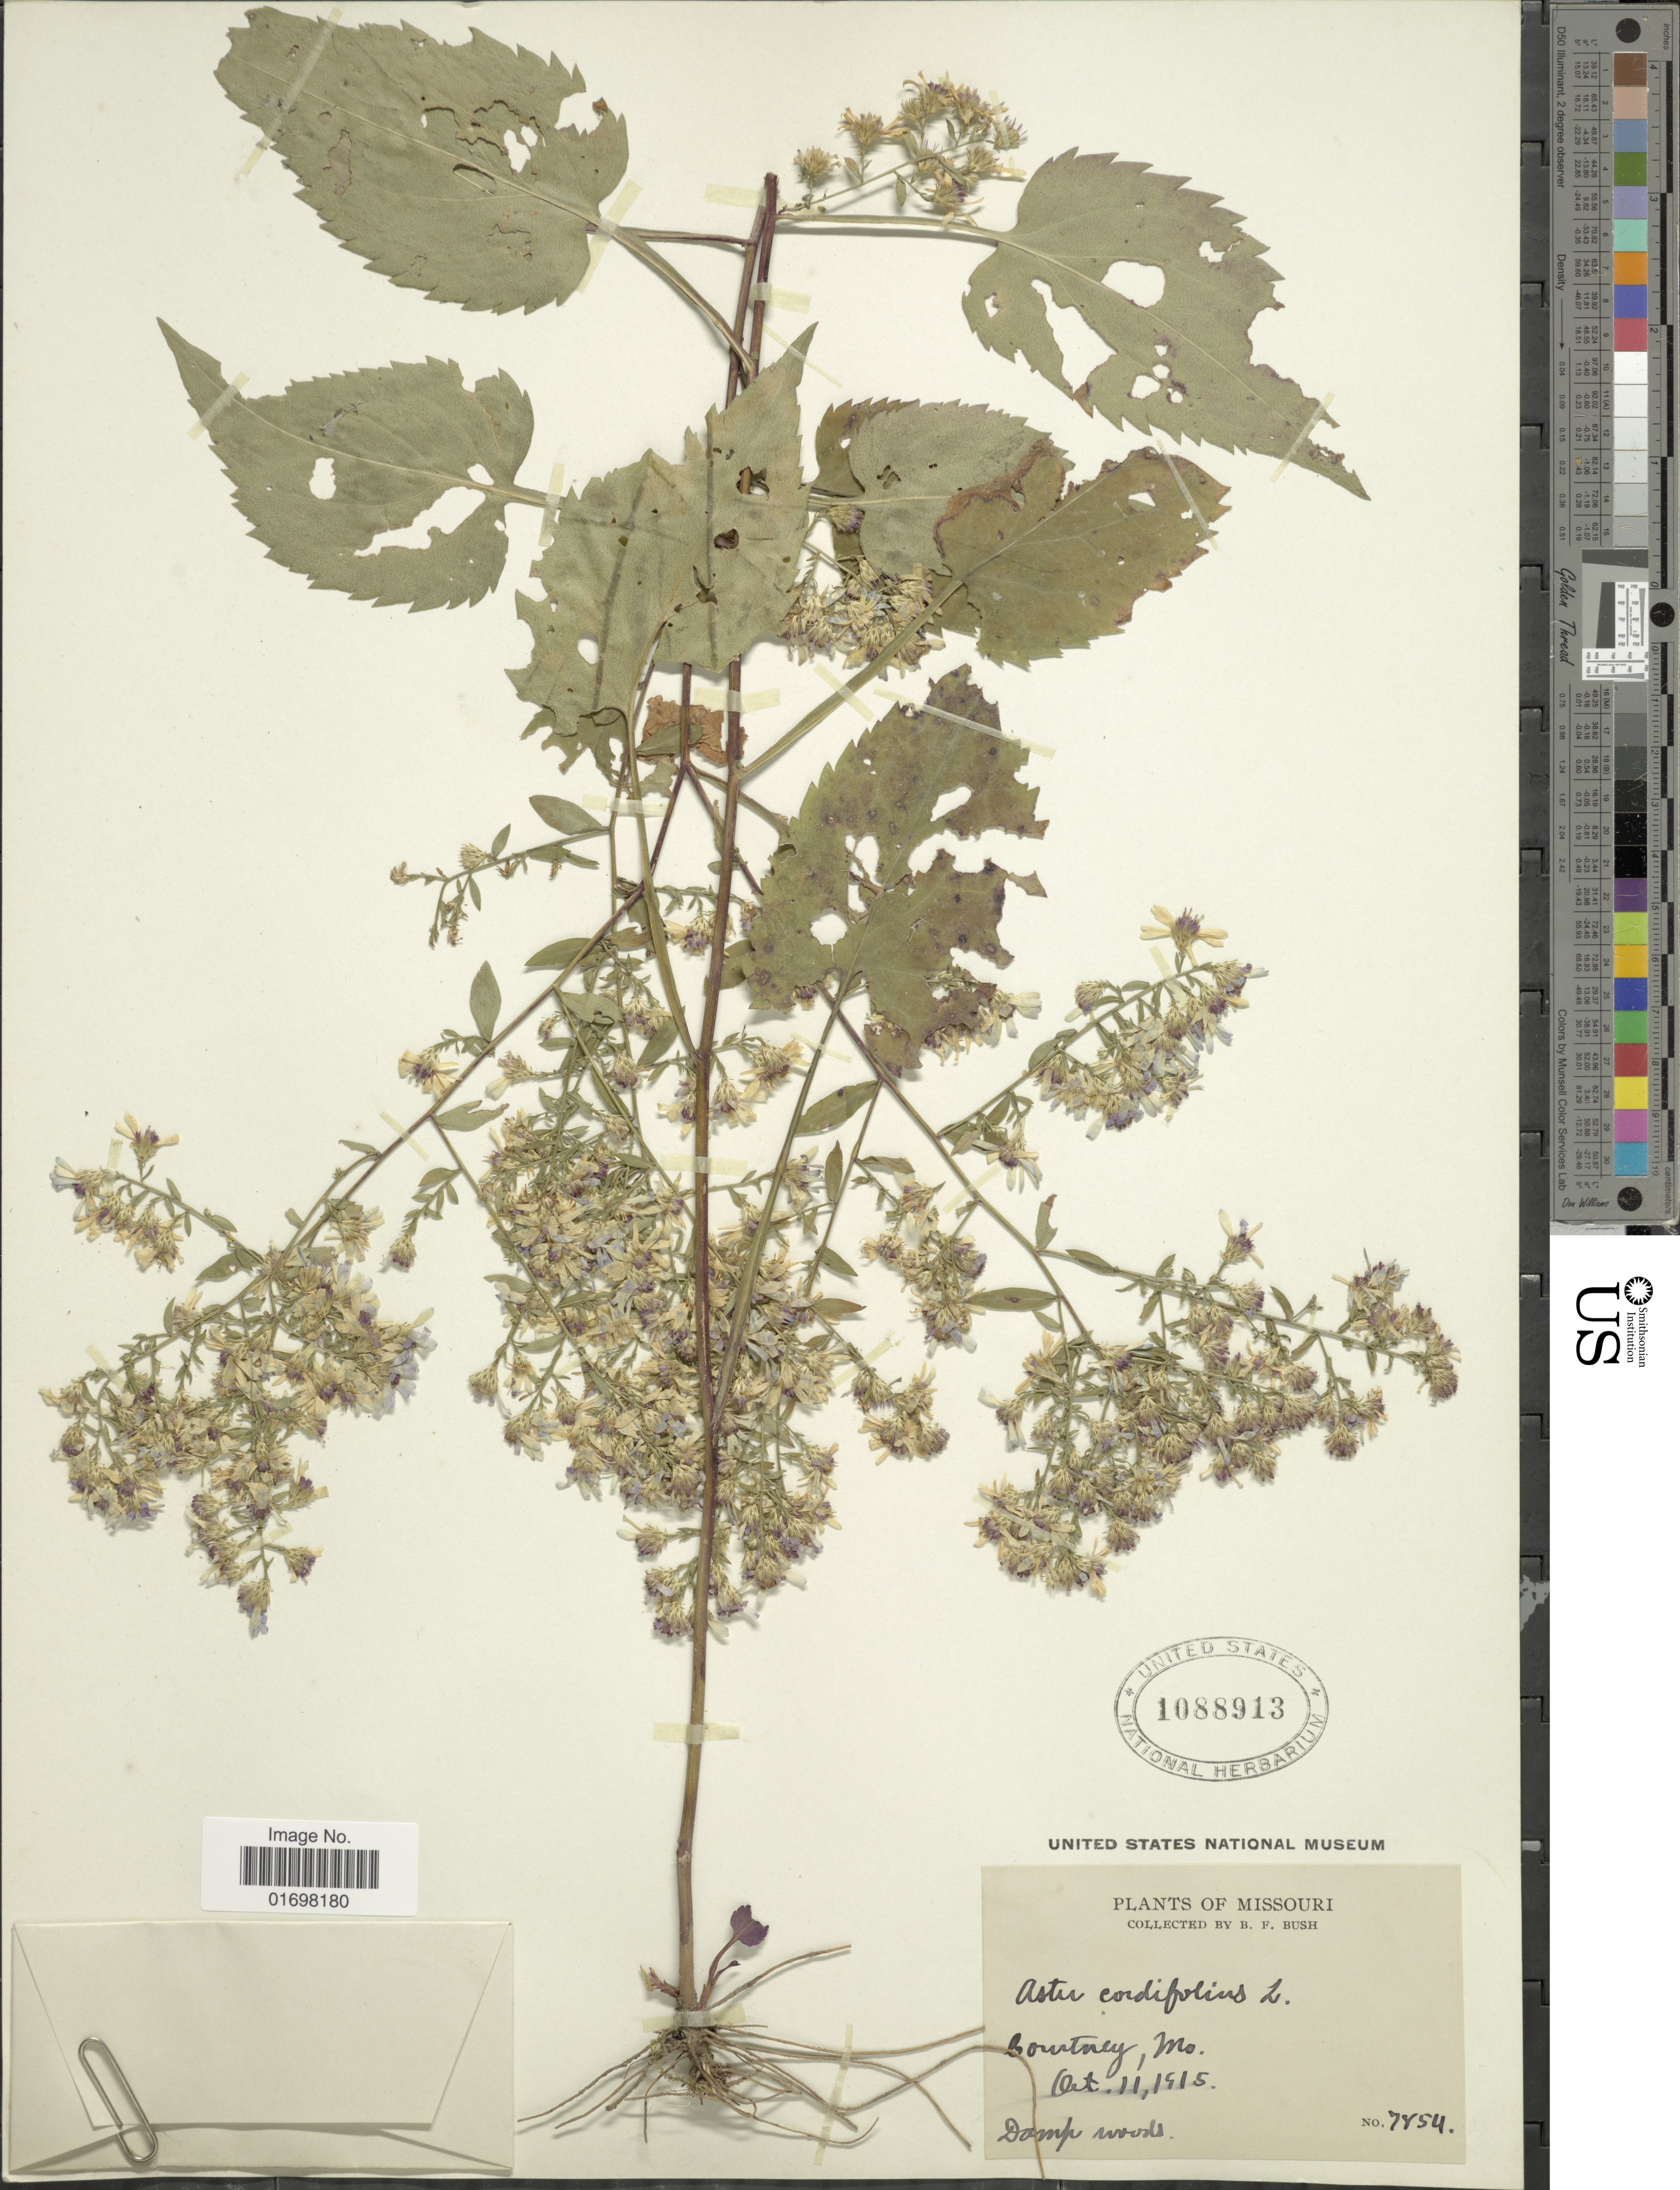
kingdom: Plantae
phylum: Tracheophyta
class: Magnoliopsida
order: Asterales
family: Asteraceae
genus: Symphyotrichum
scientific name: Symphyotrichum cordifolium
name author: (L.) G.L. Nesom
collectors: B. F. Bush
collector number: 7854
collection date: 1915-10-11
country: United States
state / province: Missouri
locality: Courtney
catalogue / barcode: US 1088913